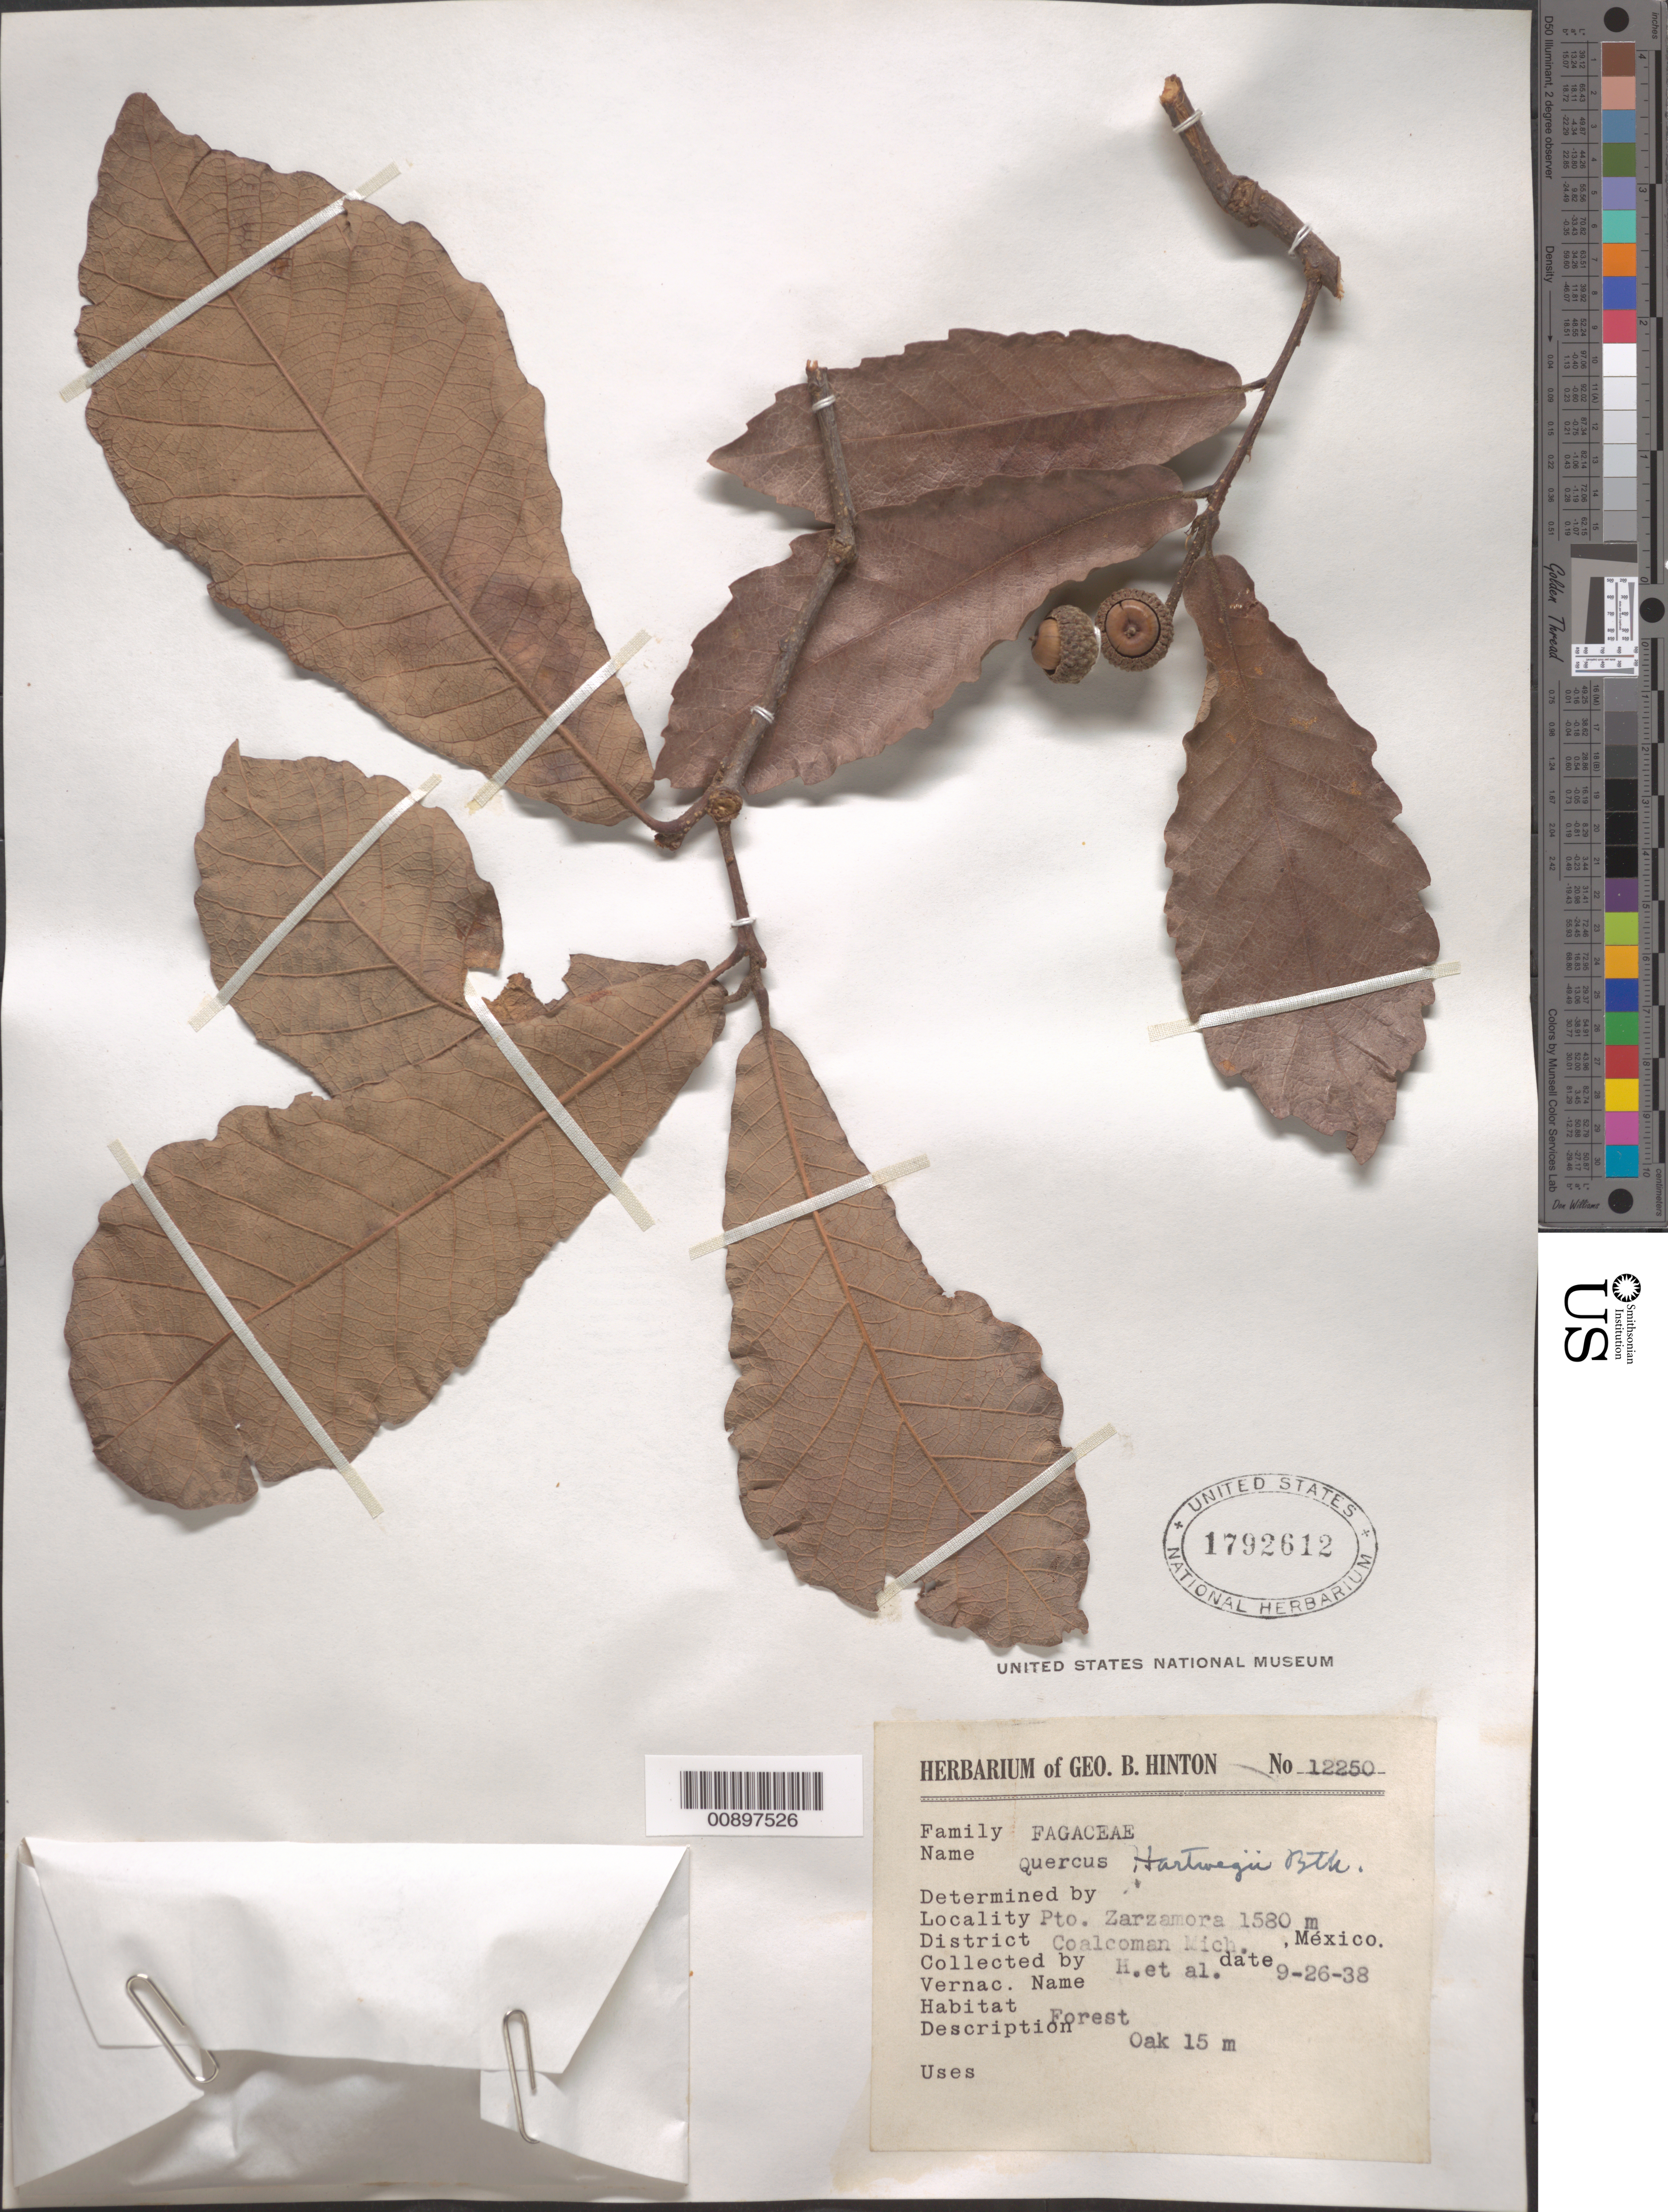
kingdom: Plantae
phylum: Tracheophyta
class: Magnoliopsida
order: Fagales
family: Fagaceae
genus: Quercus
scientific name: Quercus hartwegii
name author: Benth.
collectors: G. B. Hinton & et al.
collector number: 12250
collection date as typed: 26 Sep 1938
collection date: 1938-09-26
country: Mexico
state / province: Michoacán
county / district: Coalcomán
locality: Pto. Zarzamora, District Coalcomán, Michoacán.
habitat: Forest.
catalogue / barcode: US 1792612